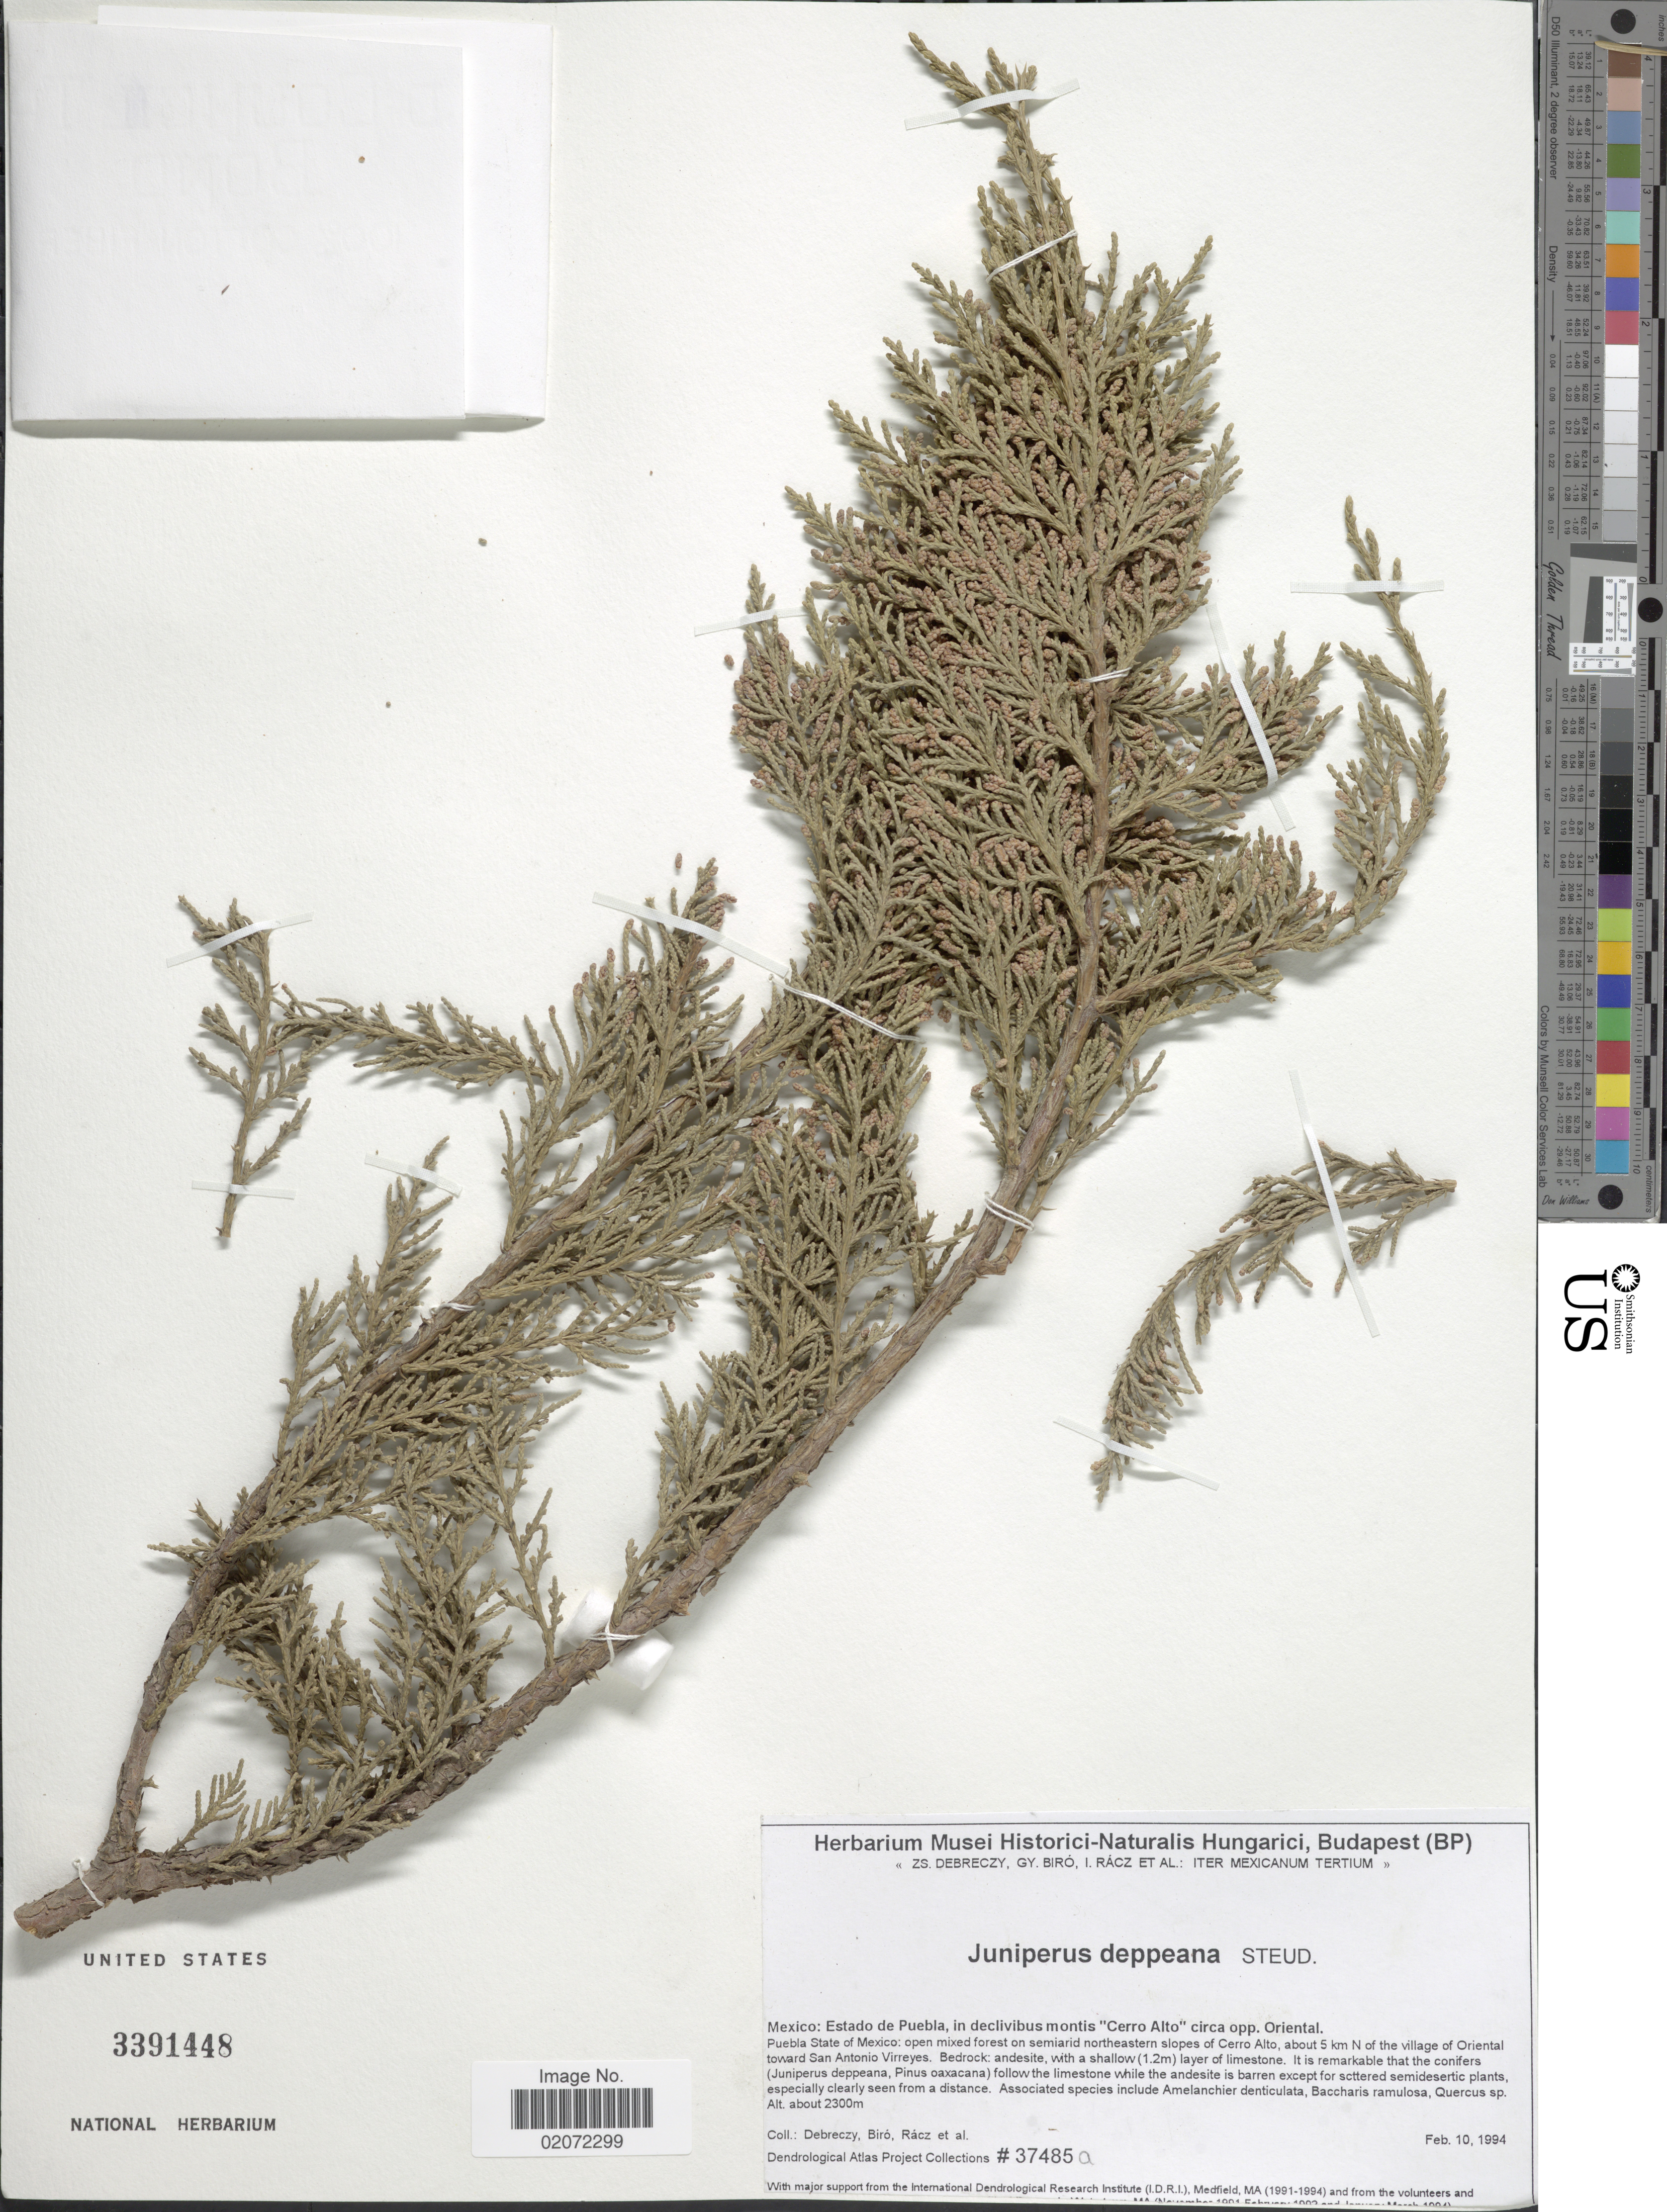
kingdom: Plantae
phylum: Tracheophyta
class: Pinopsida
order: Pinales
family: Cupressaceae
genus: Juniperus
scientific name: Juniperus deppeana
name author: Steud.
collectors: Z. Debreczy, G. Biro, I. Rácz & et al.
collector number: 37485a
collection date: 1994-02-10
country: Mexico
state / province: Puebla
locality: In declivibus montis "Cerro Alto"circa opp. Oriental. northeastern slopes of Cerro Alto, about 5 km N of the village of Oriental toward San Antonio Virreyes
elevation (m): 2300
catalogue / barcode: US 3391448